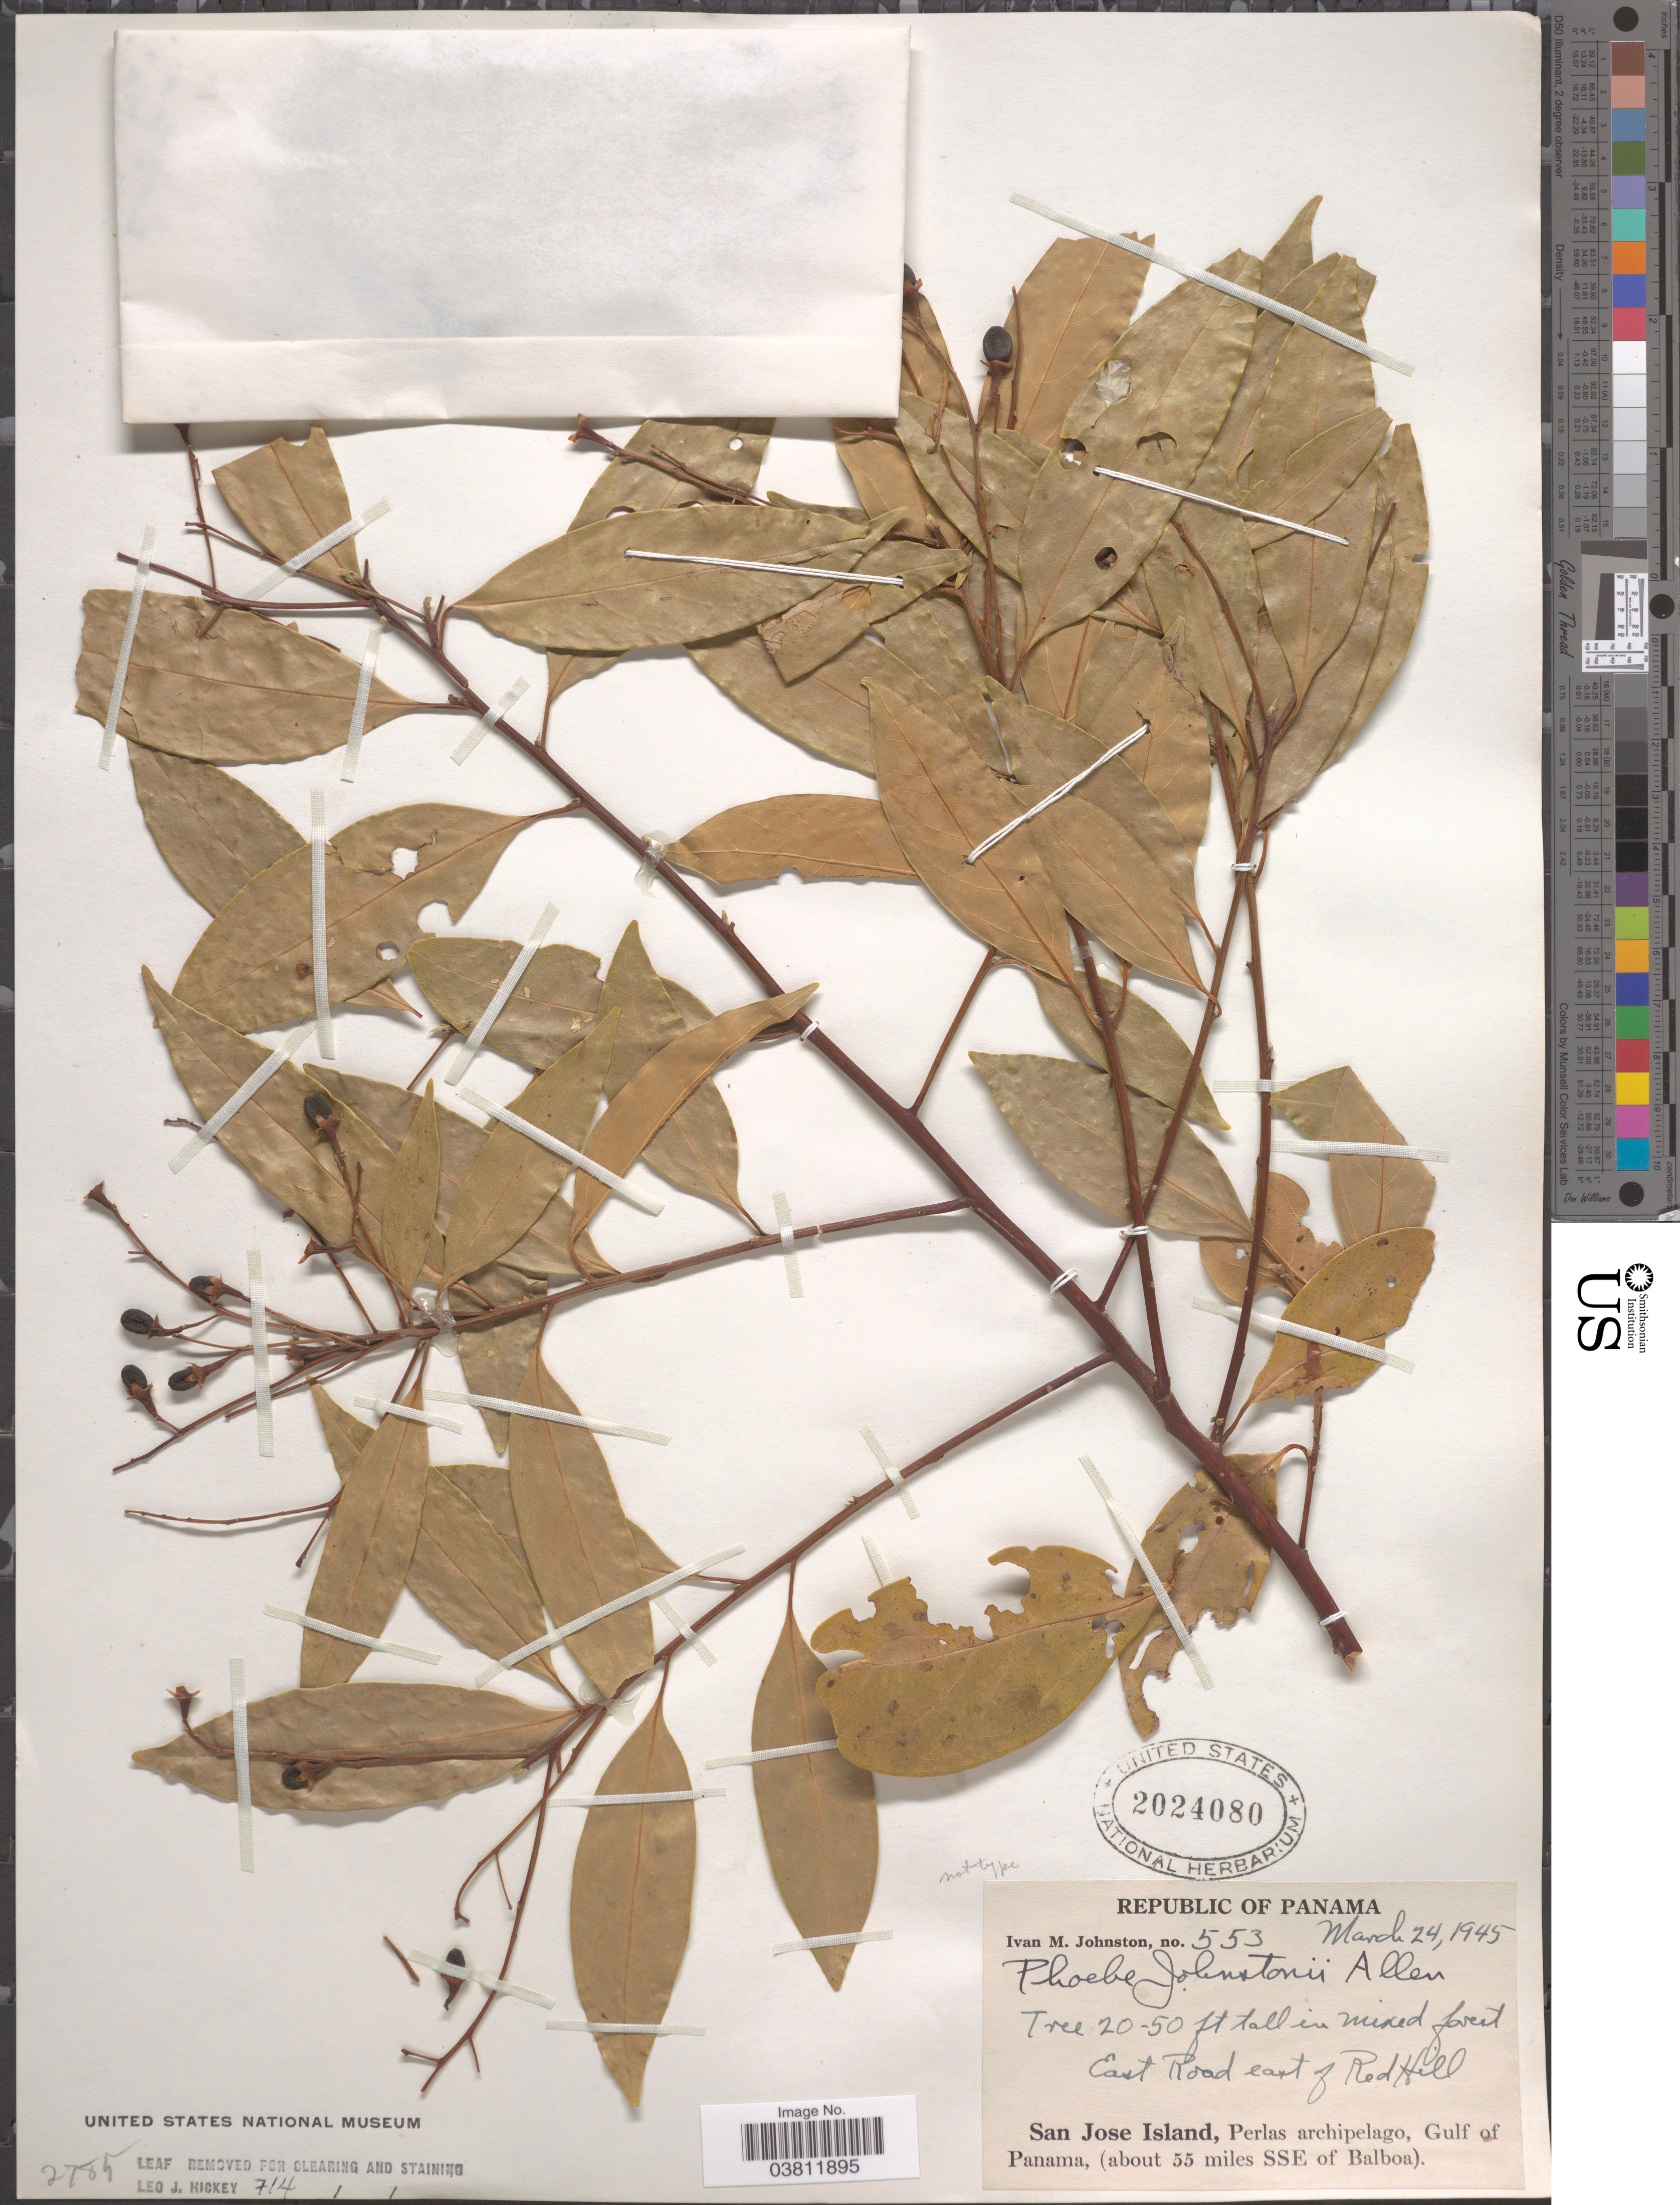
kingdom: Plantae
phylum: Tracheophyta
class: Magnoliopsida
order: Laurales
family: Lauraceae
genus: Phoebe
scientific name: Phoebe johnstonii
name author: C.K. Allen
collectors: I.M. Johnston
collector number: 553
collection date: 1945-03-24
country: Panama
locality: East Road east of Red Hill. San Jose Island, Perlas archipelago, Gulf of Panama, (about 55 miles SSE of Balboa).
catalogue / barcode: US 2024080